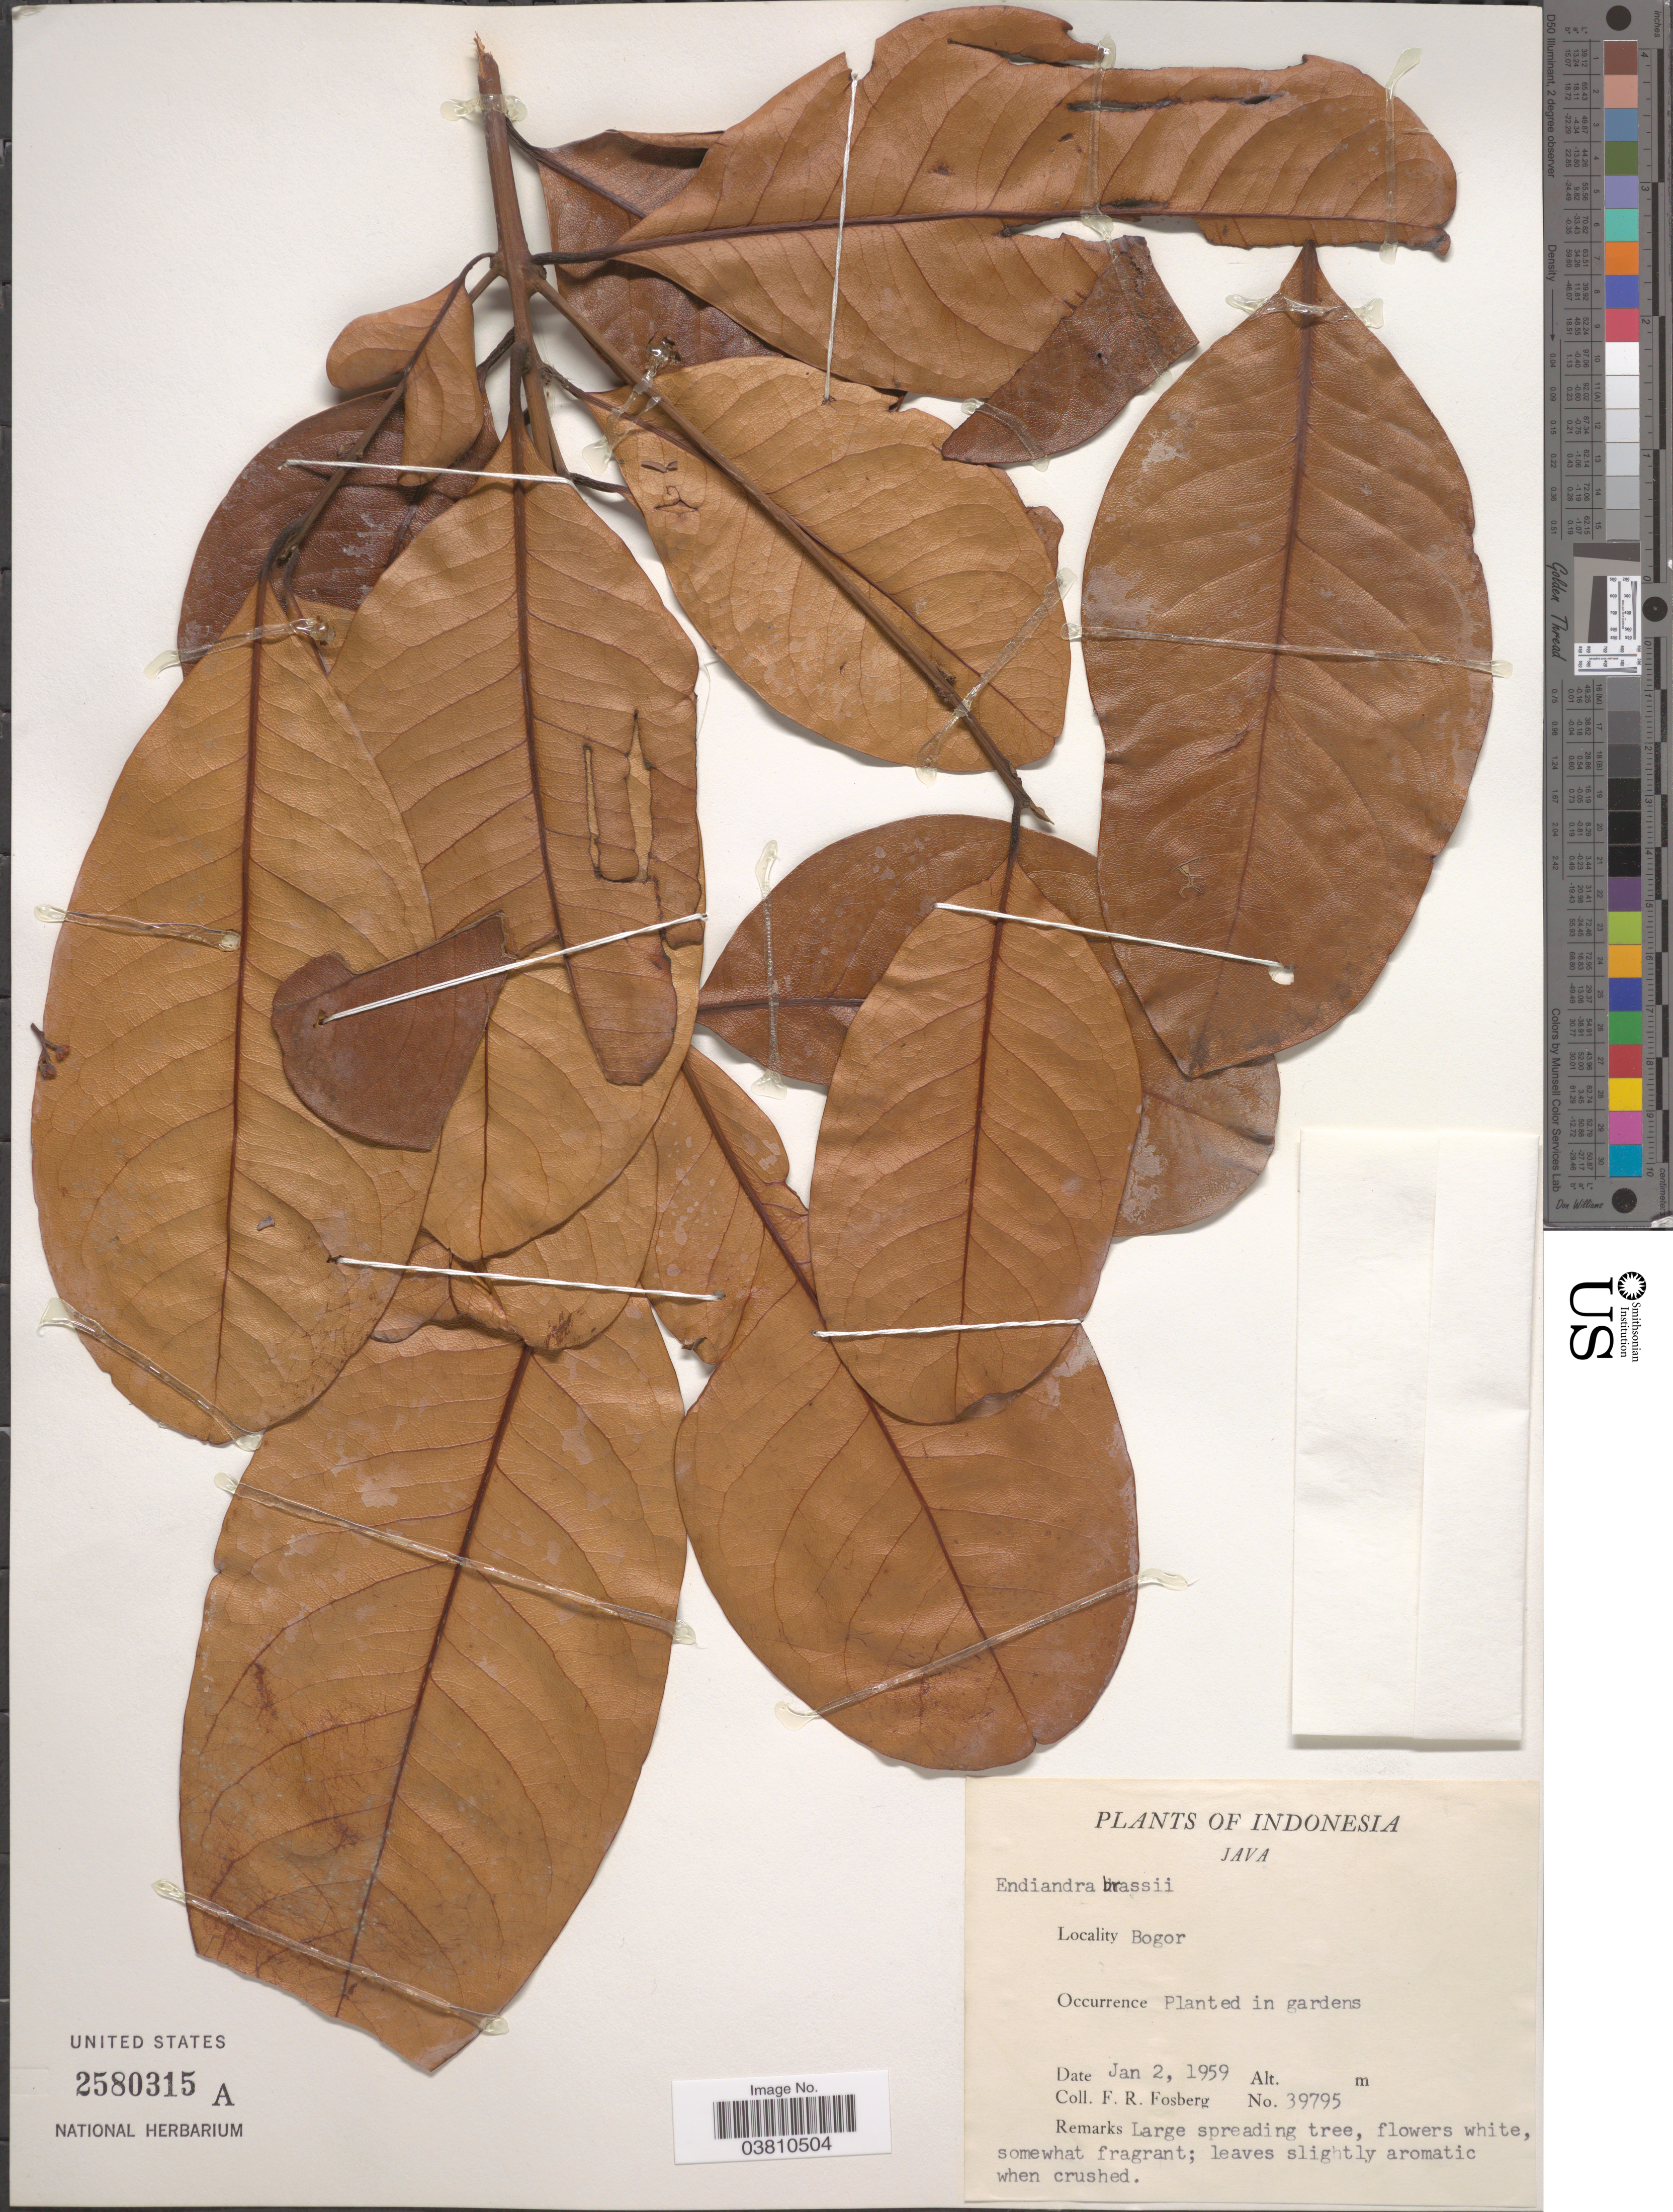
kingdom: Plantae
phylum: Tracheophyta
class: Magnoliopsida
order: Laurales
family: Lauraceae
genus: Endiandra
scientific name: Endiandra acuminata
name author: C.T. White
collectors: F. R. Fosberg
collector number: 39795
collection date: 1959-01-02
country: Indonesia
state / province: Java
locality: Bogor. In gardens.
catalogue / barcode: US 2580315A